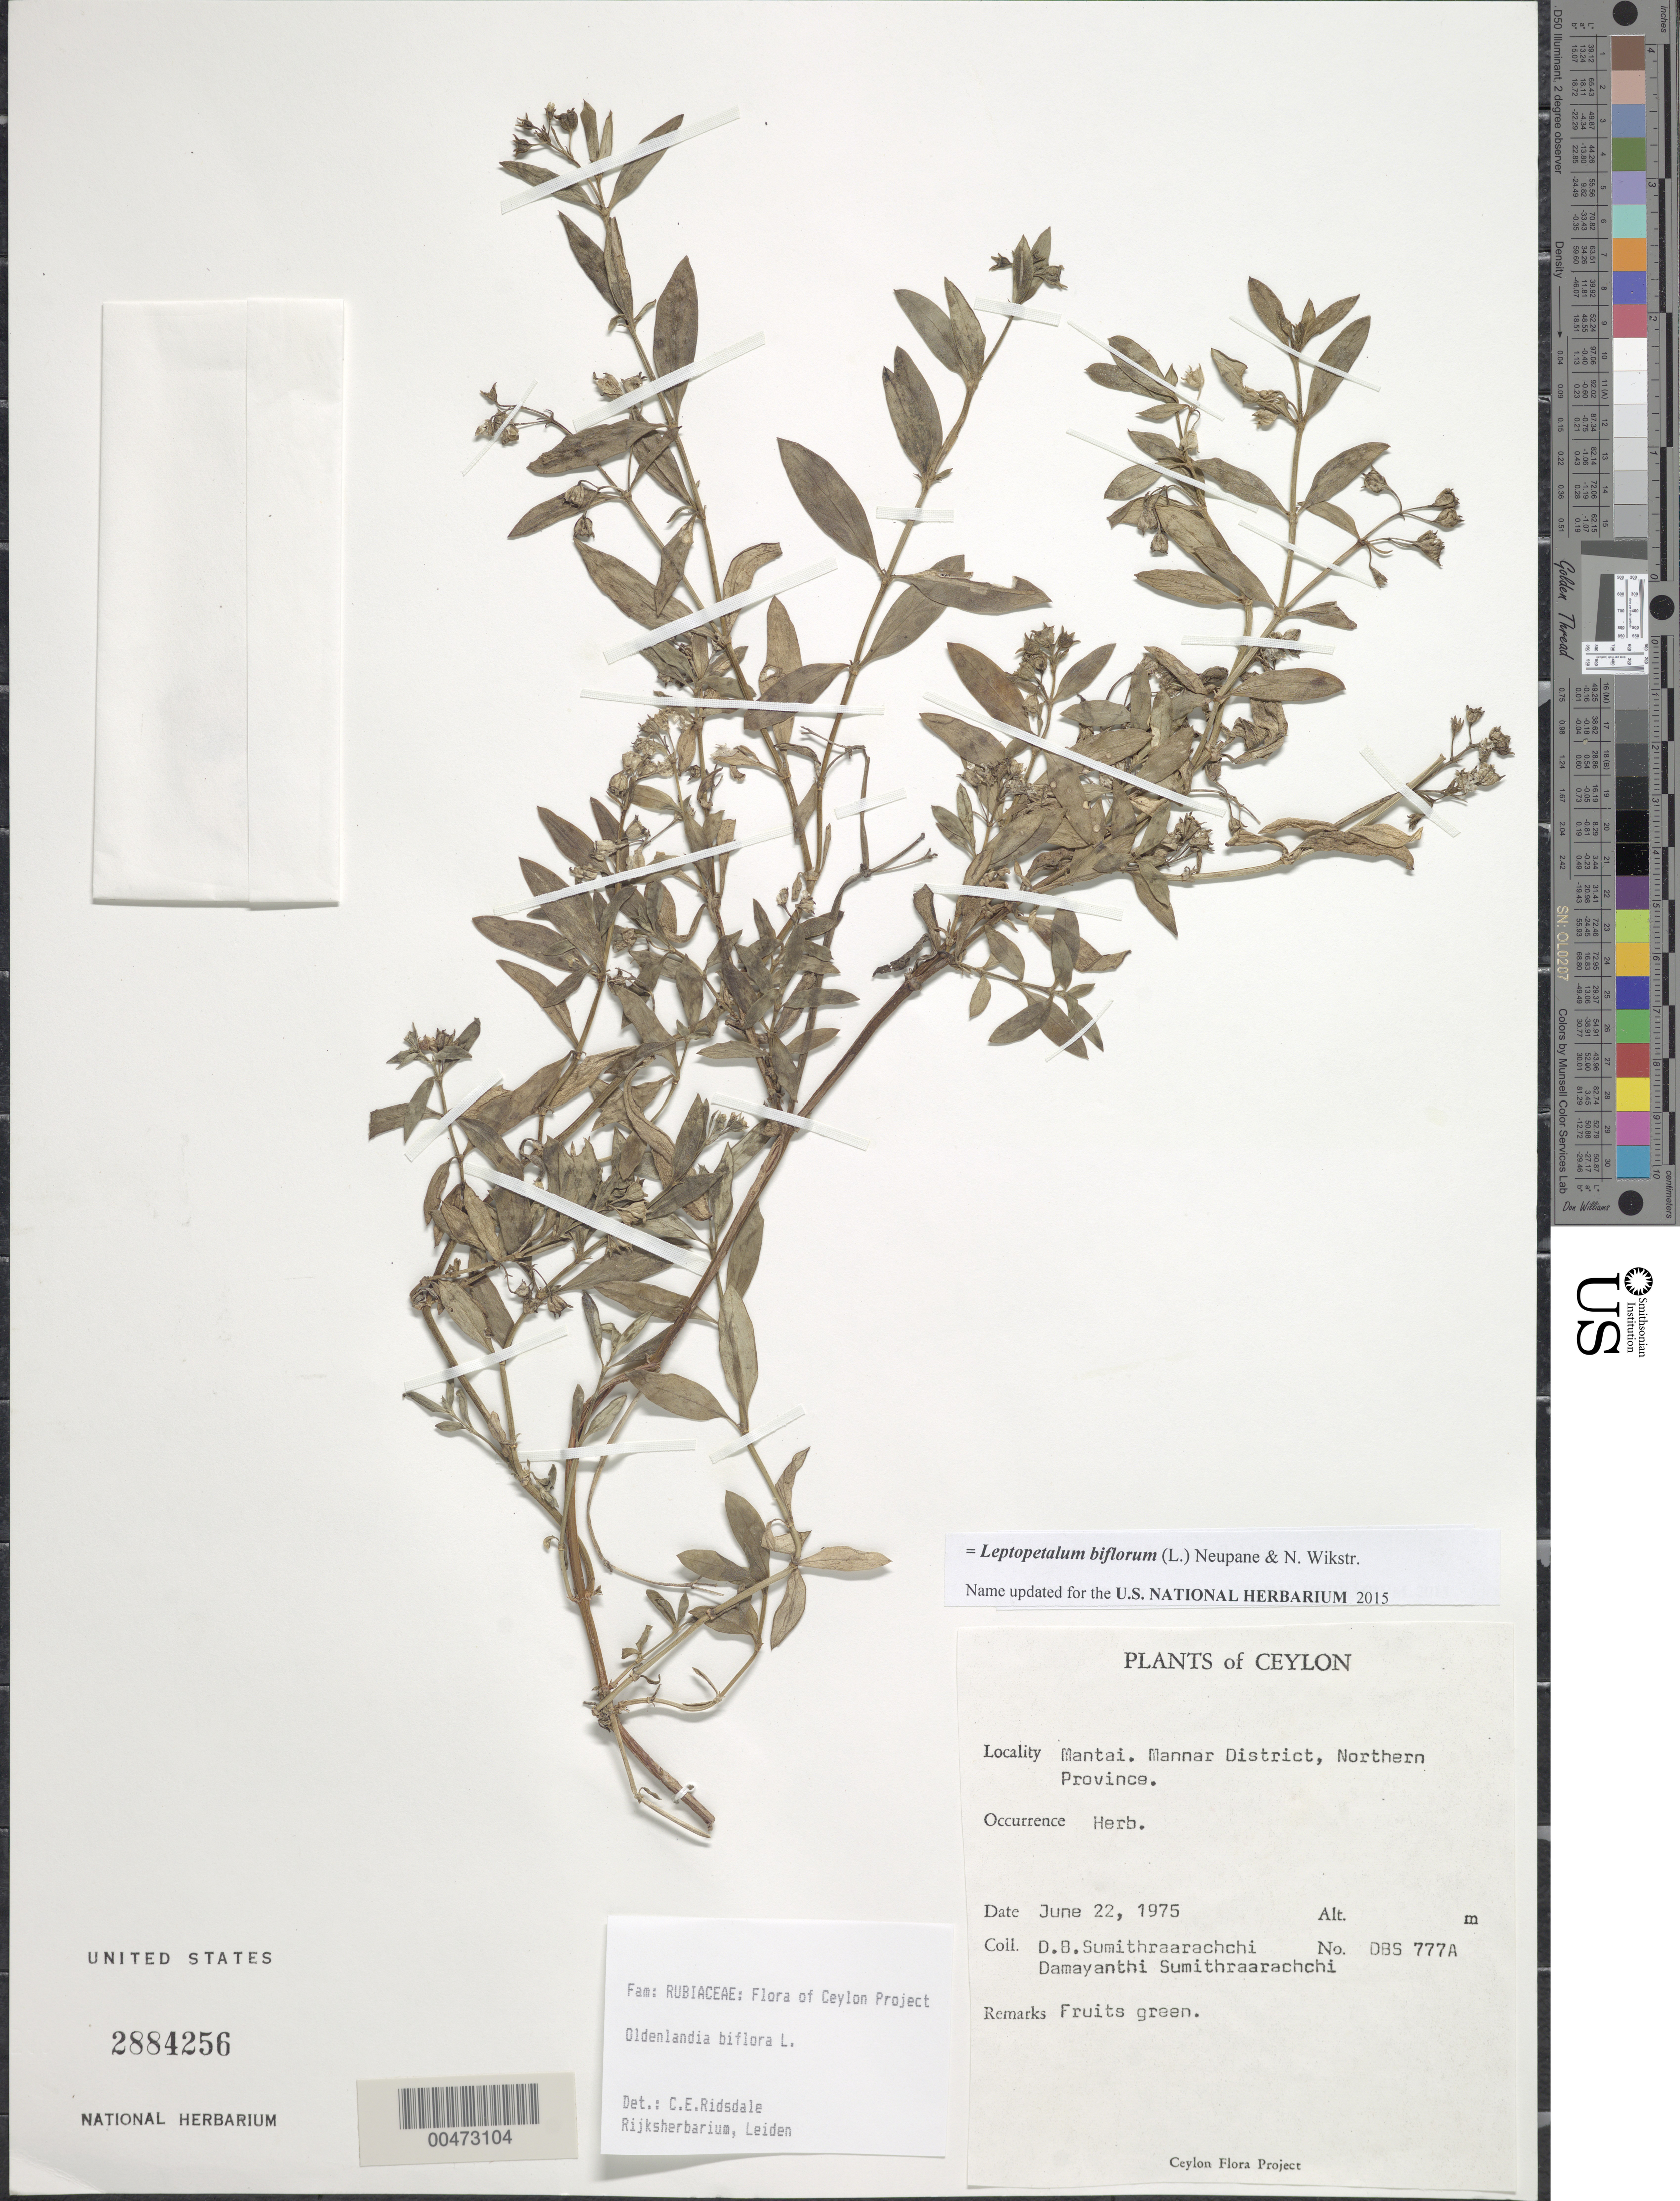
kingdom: Plantae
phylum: Tracheophyta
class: Magnoliopsida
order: Gentianales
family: Rubiaceae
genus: Leptopetalum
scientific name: Leptopetalum biflorum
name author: (L.) Neupane & N. Wikstr.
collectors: D. B. Sumithraarachchi & D. B. Sumithraarachchi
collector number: DBS 777A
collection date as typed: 22 Jun 1975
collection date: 1975-06-22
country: Sri Lanka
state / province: Northern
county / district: Mannar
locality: Mantai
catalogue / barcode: US 2884256